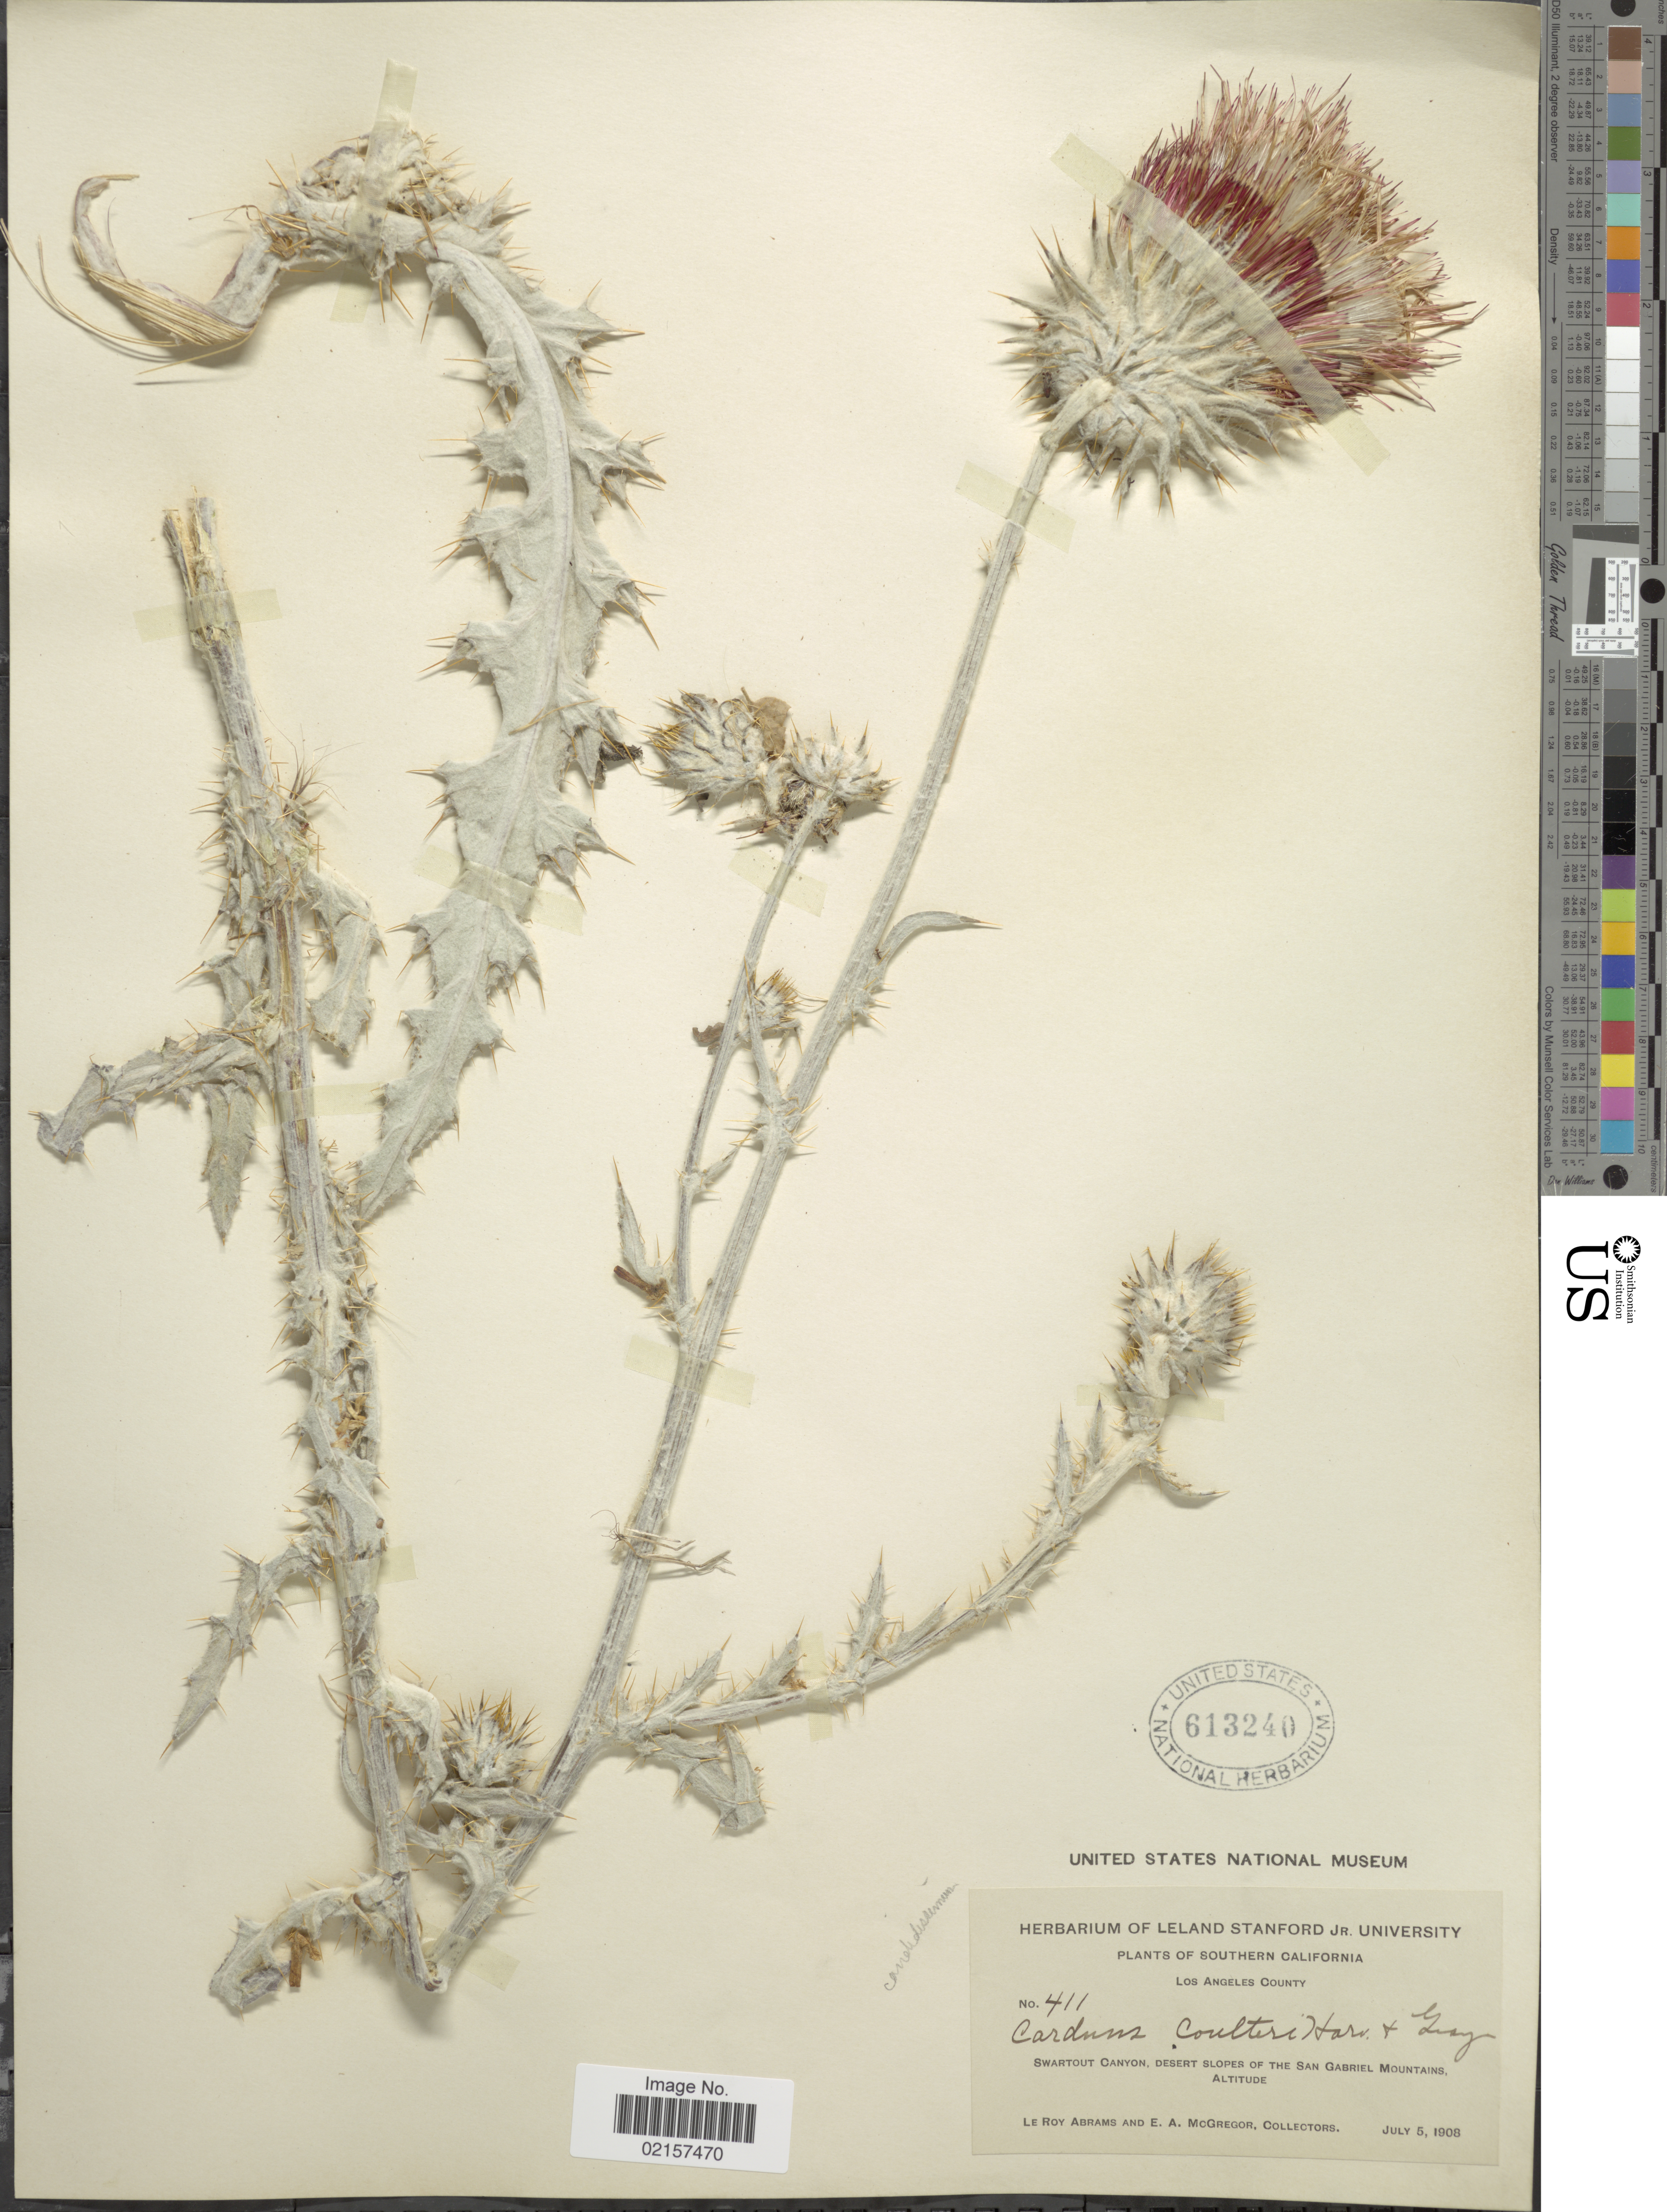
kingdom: Plantae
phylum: Tracheophyta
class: Magnoliopsida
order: Asterales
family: Asteraceae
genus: Cirsium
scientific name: Cirsium occidentale subsp. candidissimum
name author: (Greene) Petr.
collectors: L. Abrams & E. A. McGregor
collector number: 411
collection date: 1908-07-05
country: United States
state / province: California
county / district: Los Angeles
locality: Southern California, Swartout Canyon, desert slopes of the San Gabriel Mountains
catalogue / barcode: US 613240